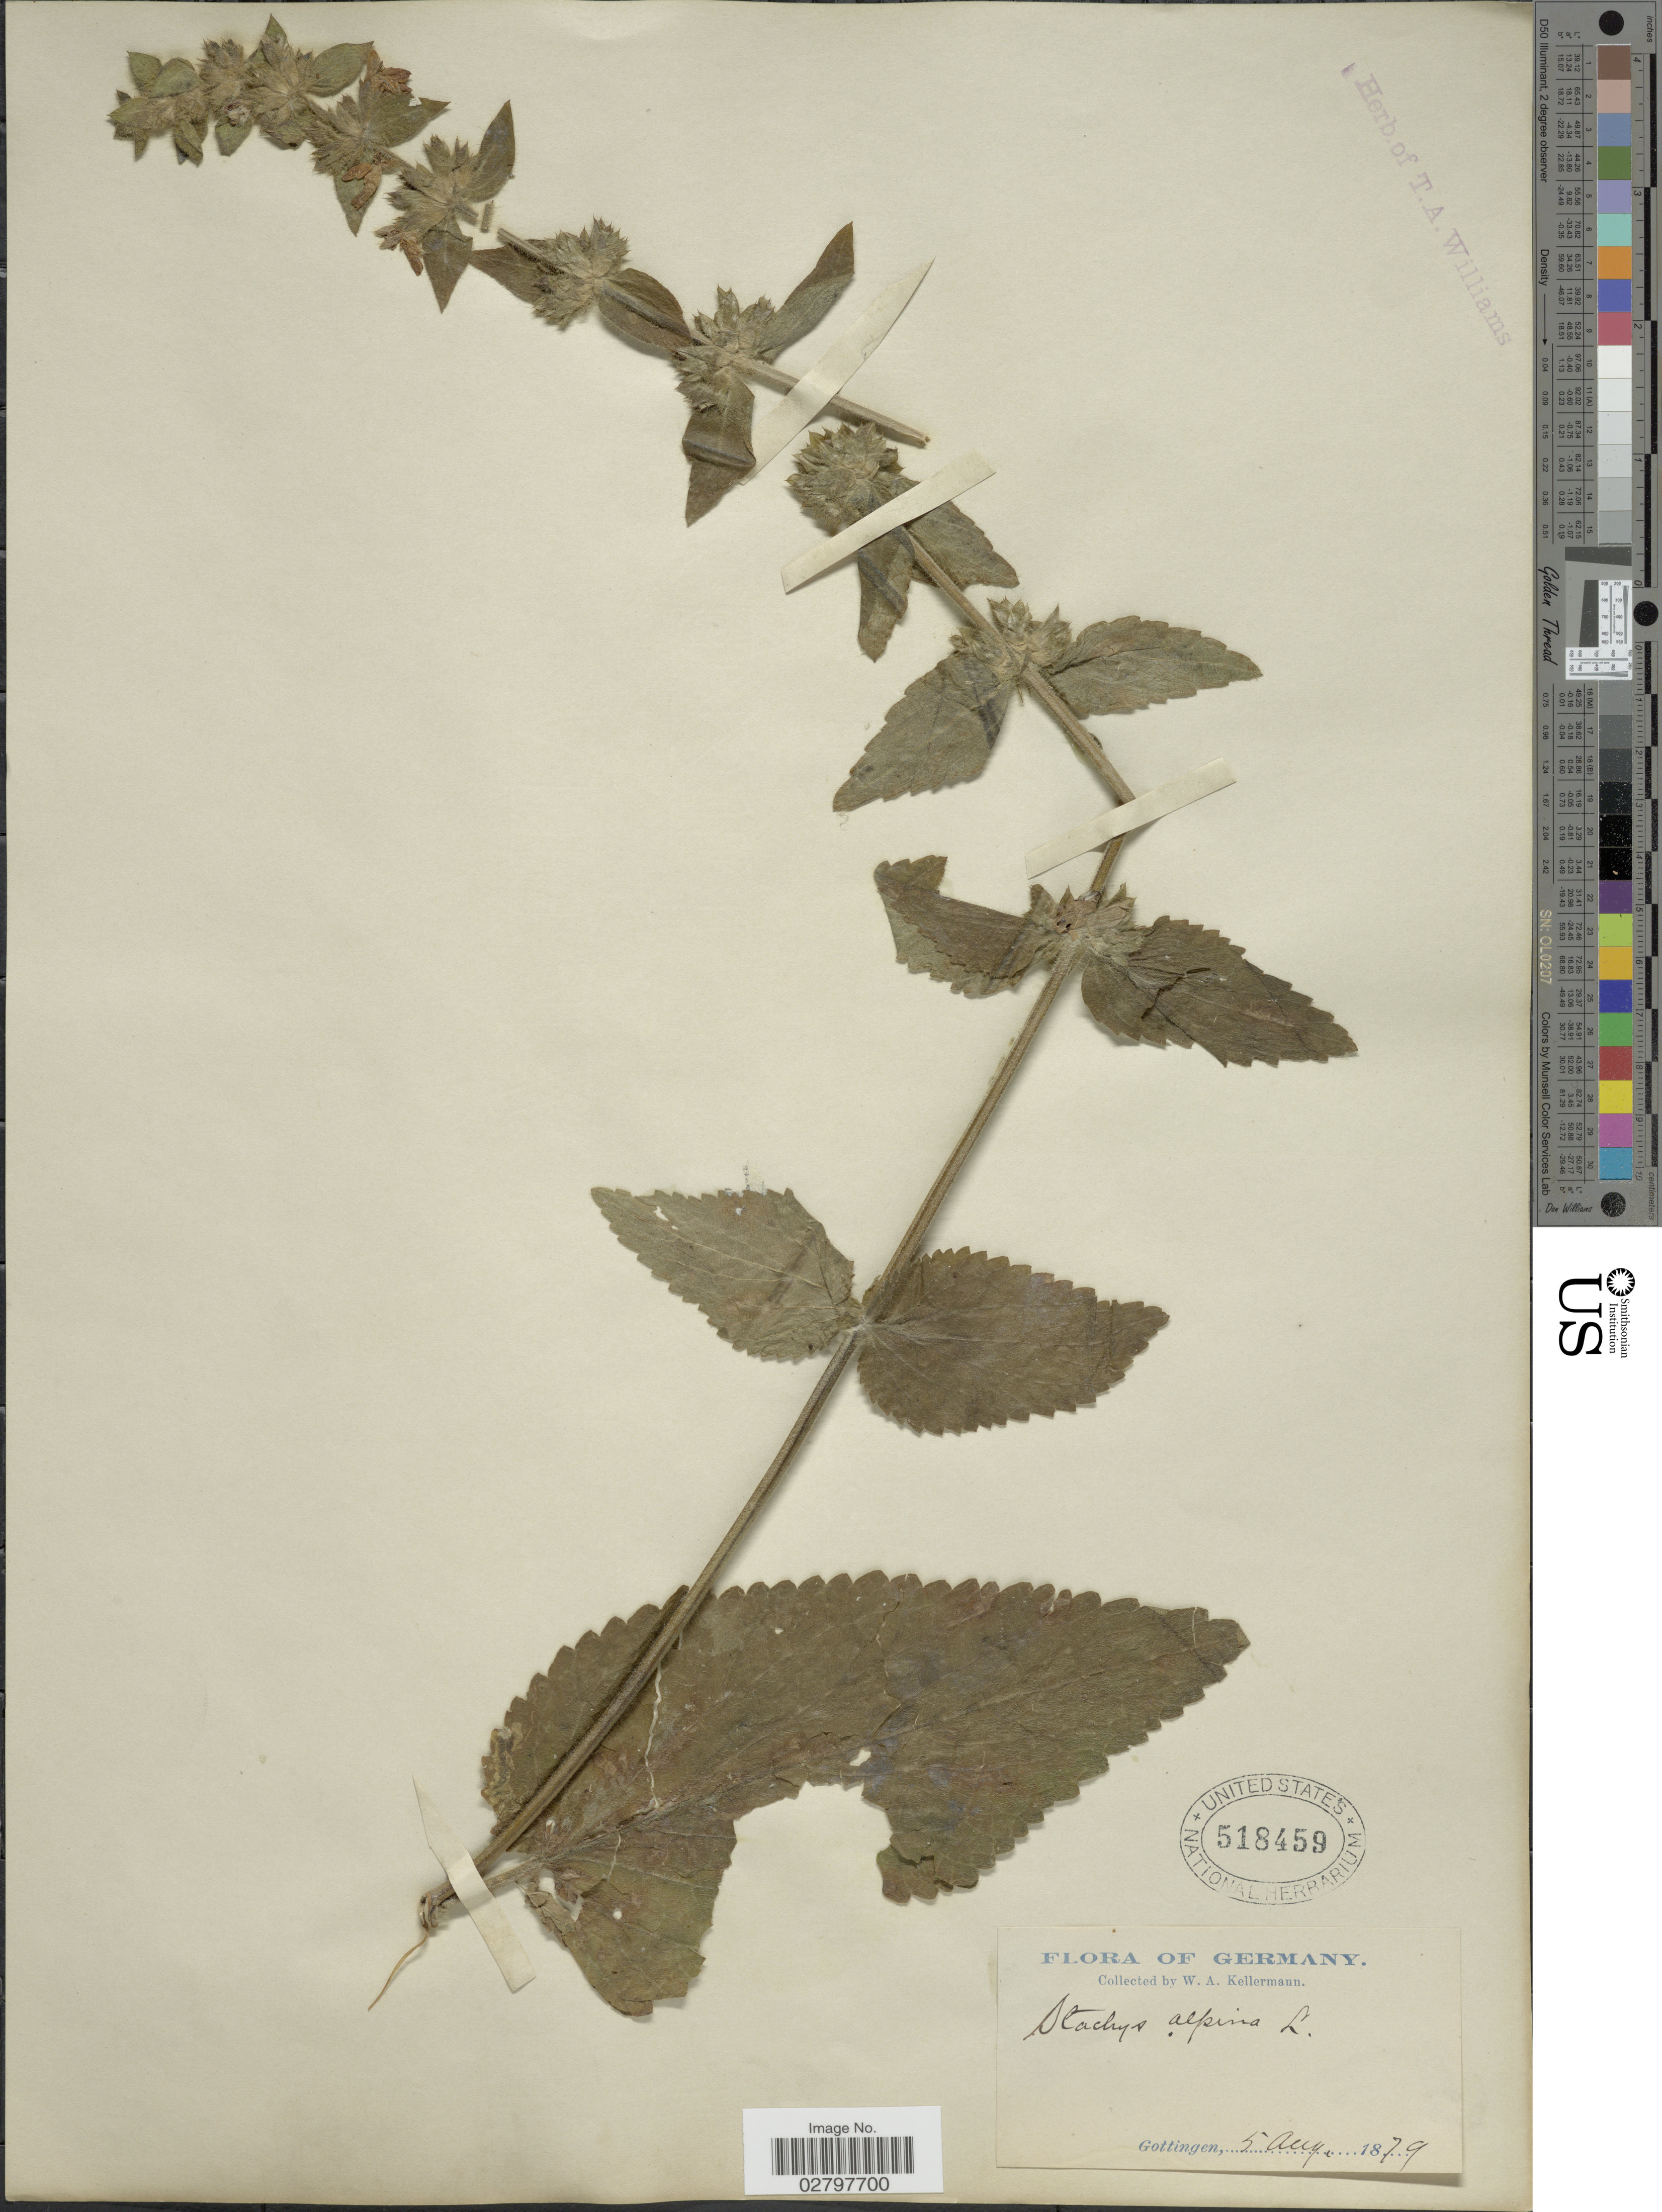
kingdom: Plantae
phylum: Tracheophyta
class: Magnoliopsida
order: Lamiales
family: Lamiaceae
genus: Stachys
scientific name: Stachys alpina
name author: L.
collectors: W. Kellerman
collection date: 1879-08-05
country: Germany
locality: Gottingen.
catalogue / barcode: US 518459